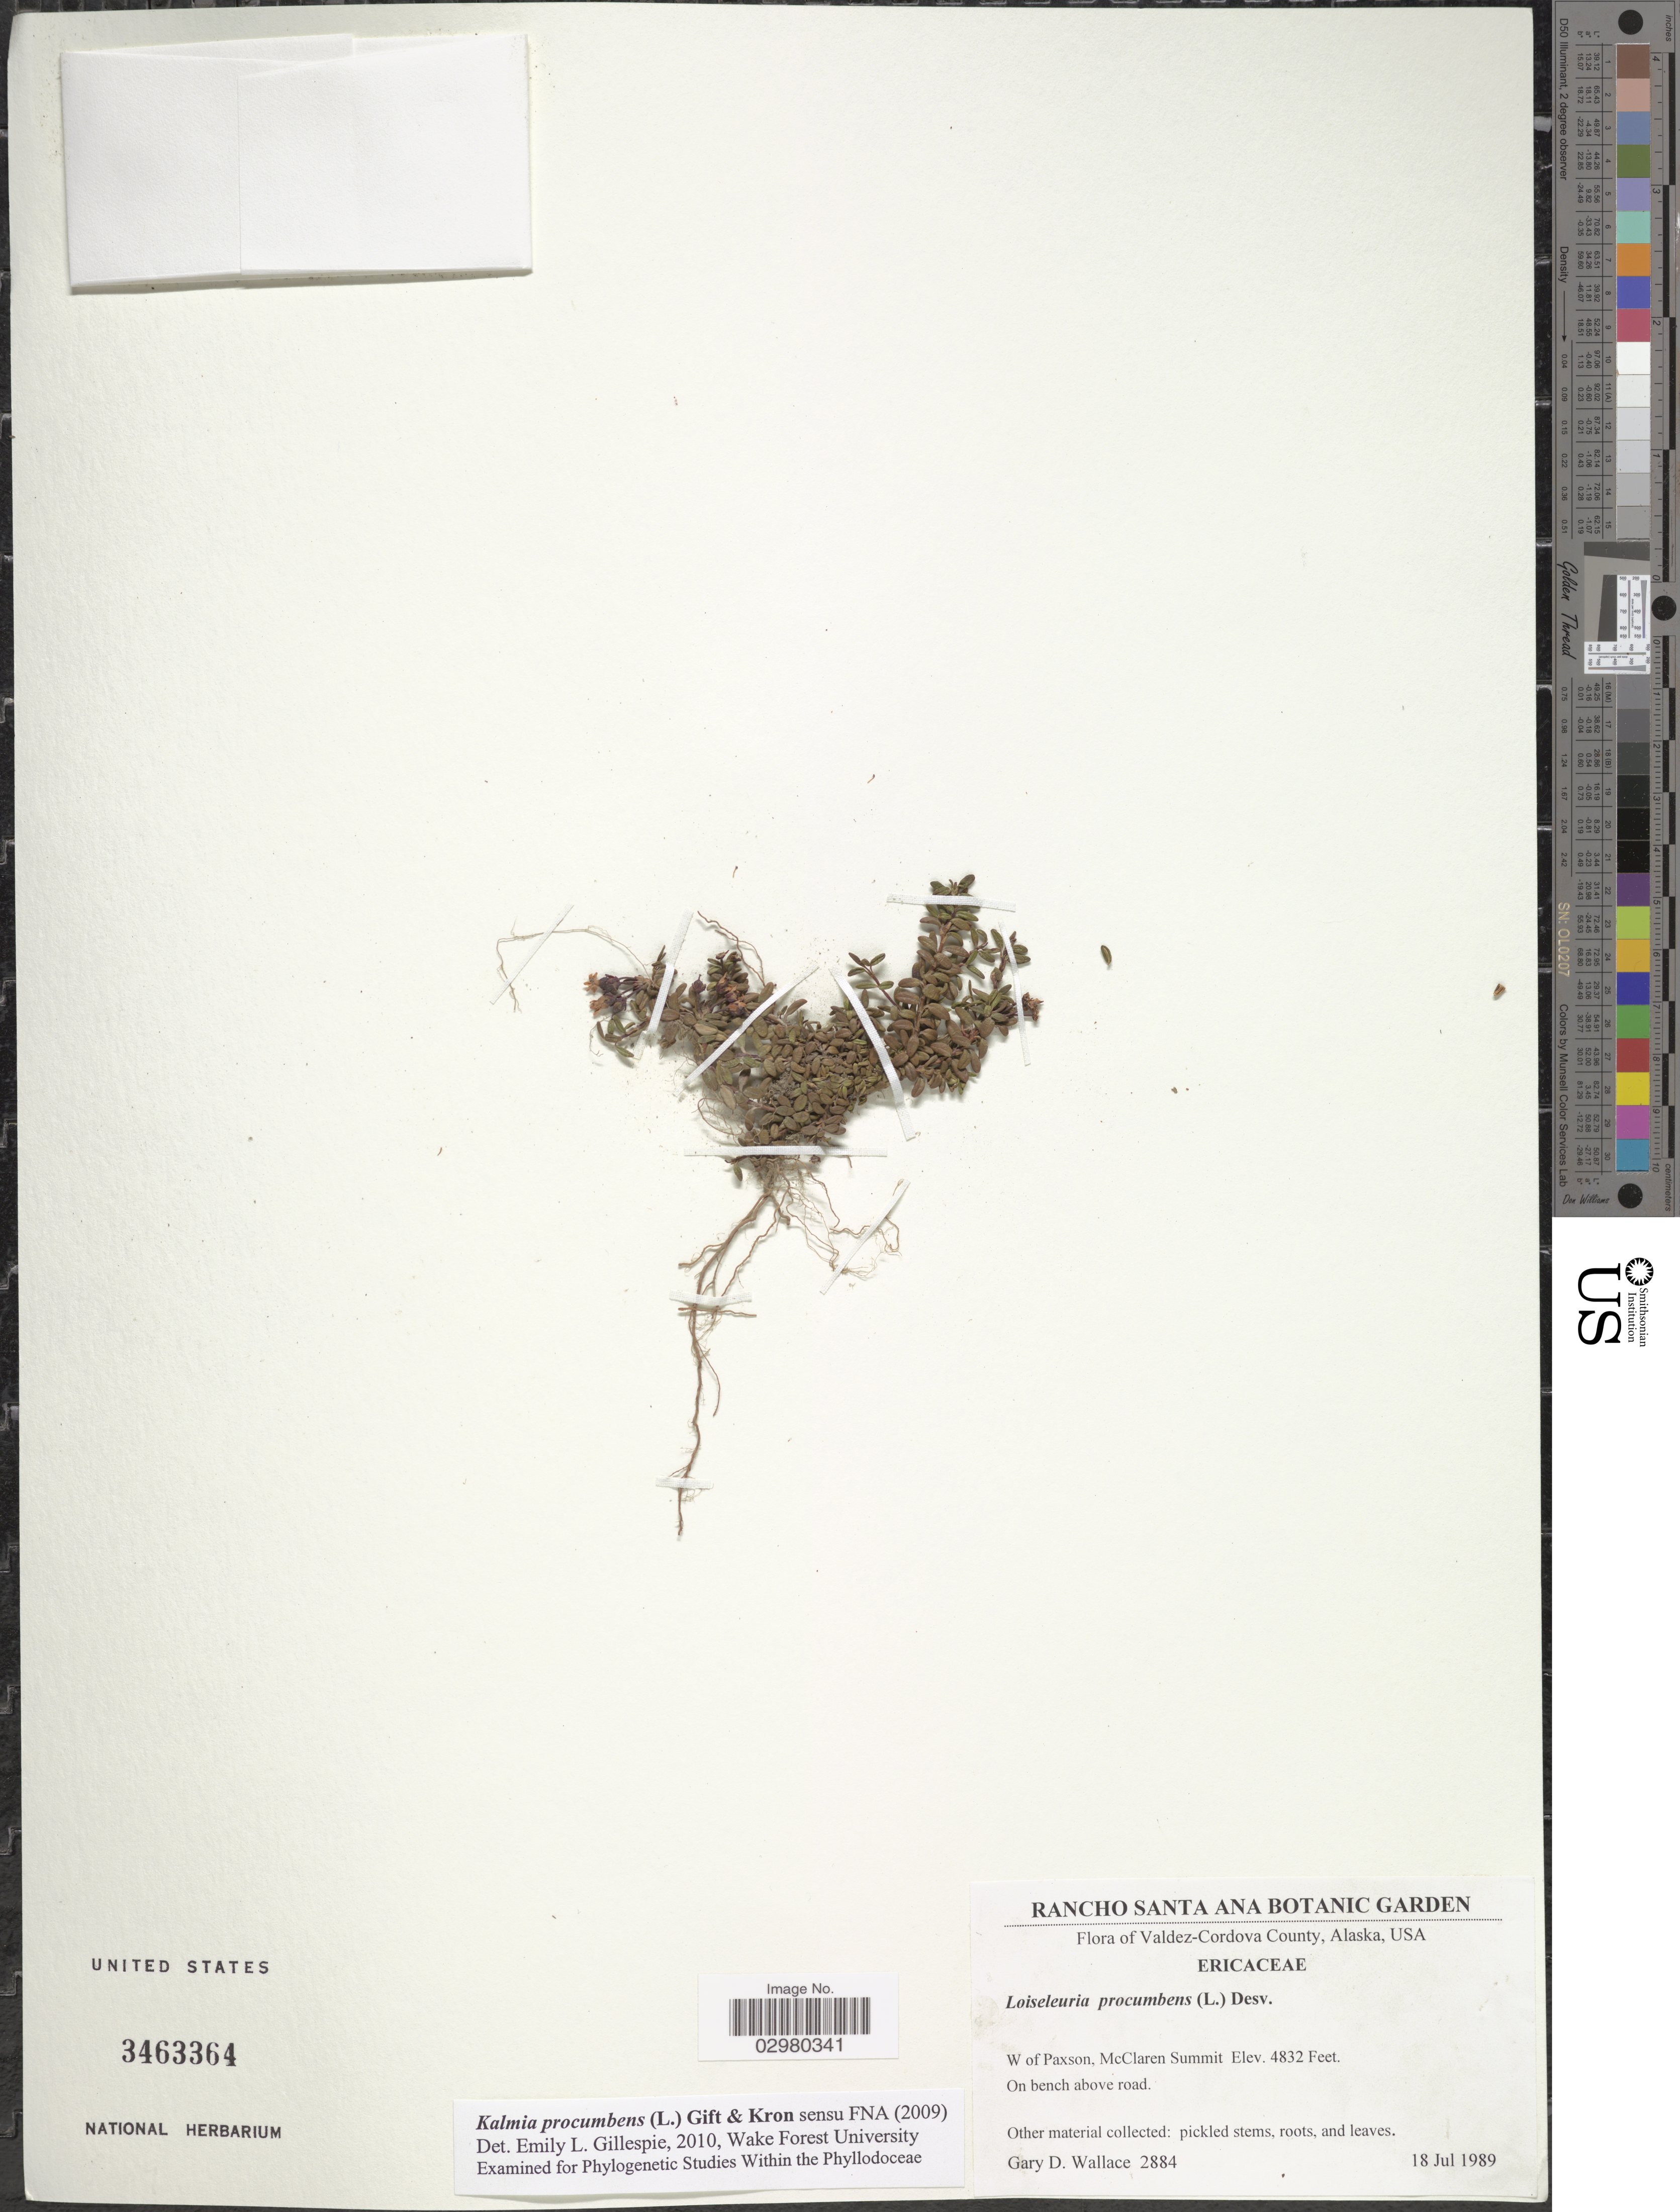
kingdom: Plantae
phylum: Tracheophyta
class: Magnoliopsida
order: Ericales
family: Ericaceae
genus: Loiseleuria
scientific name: Loiseleuria procumbens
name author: (L.) Desv.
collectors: G. D. Wallace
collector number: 2884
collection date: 1989-07-18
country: United States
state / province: Alaska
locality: Valdez-Cordova County. W of Paxson, McClaren Summit. On bench above road.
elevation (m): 1473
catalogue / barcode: US 3463364